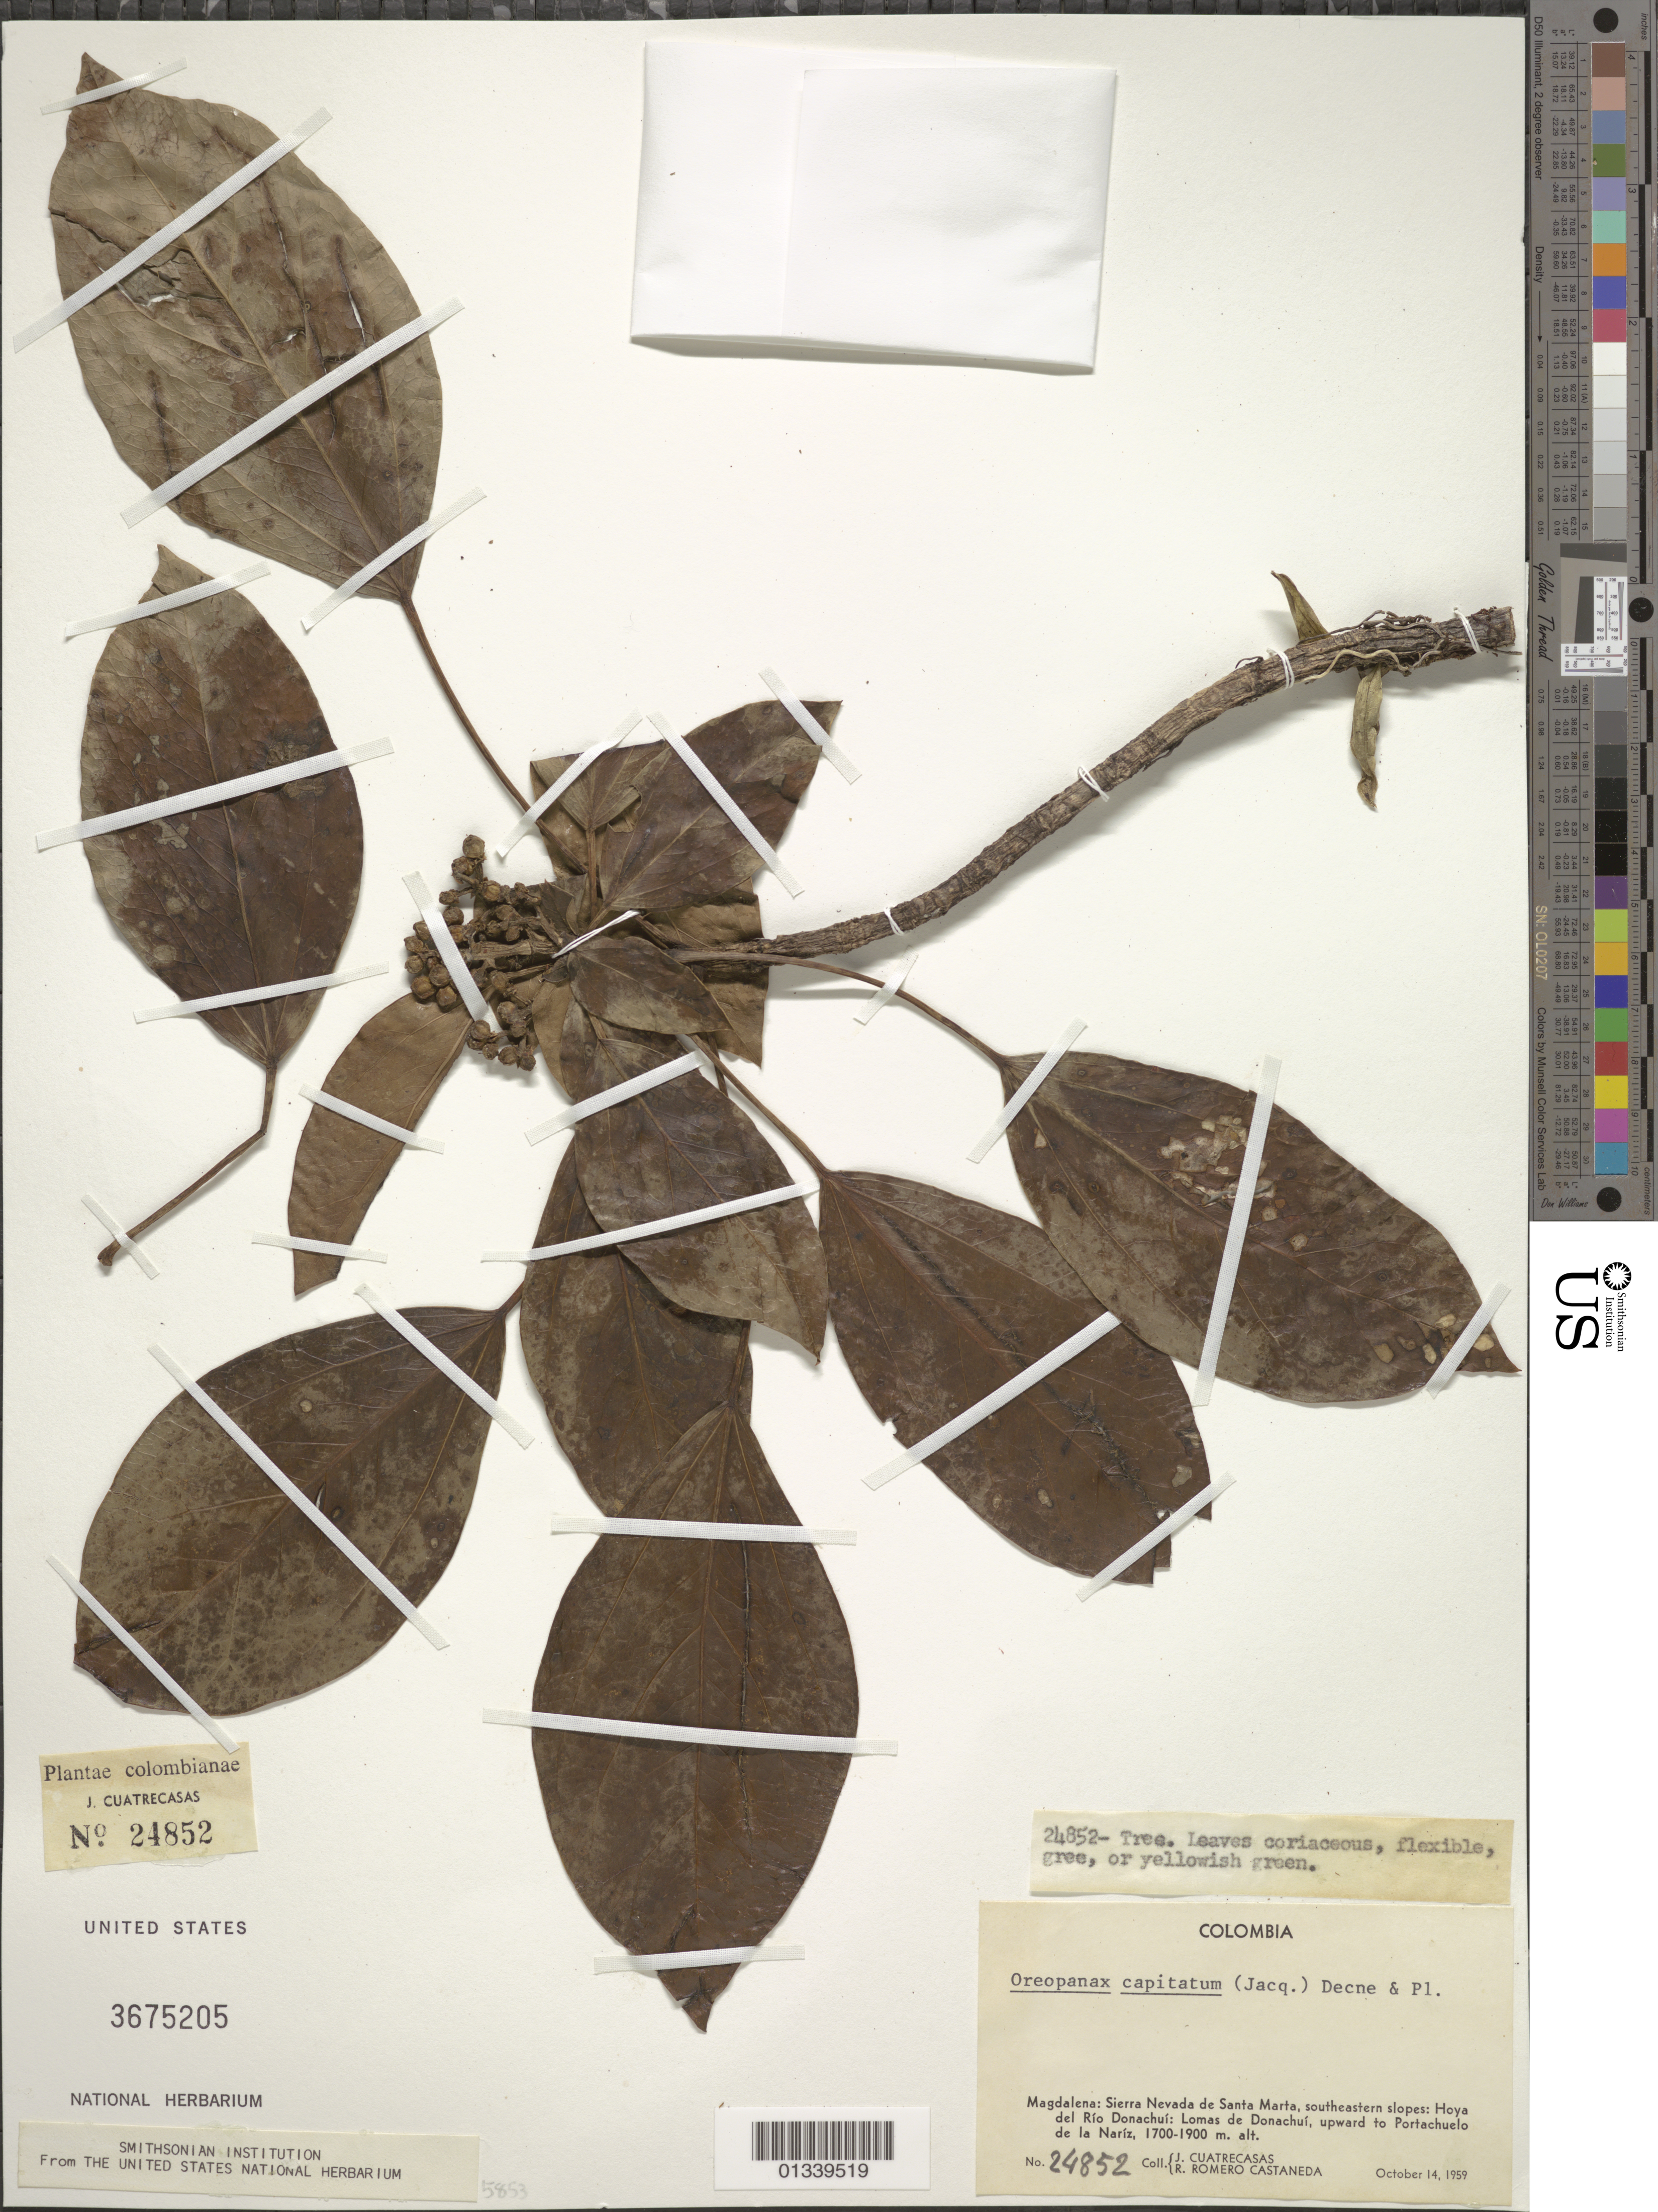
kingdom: Plantae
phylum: Tracheophyta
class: Magnoliopsida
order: Apiales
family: Araliaceae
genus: Oreopanax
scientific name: Oreopanax capitatus var. capitatus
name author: (Jacq.) Decne. & Planch.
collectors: J. Cuatrecasas & R. Romero Castañeda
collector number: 24852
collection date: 1959-10-14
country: Colombia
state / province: Magdalena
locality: Sierra Nevada de Santa Marta, southeastern slopes: Hoya del Rio Donachui: Lomas de Donachui, upwards to Portachuelo de la Nariz.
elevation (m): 1900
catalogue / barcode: US 3675205